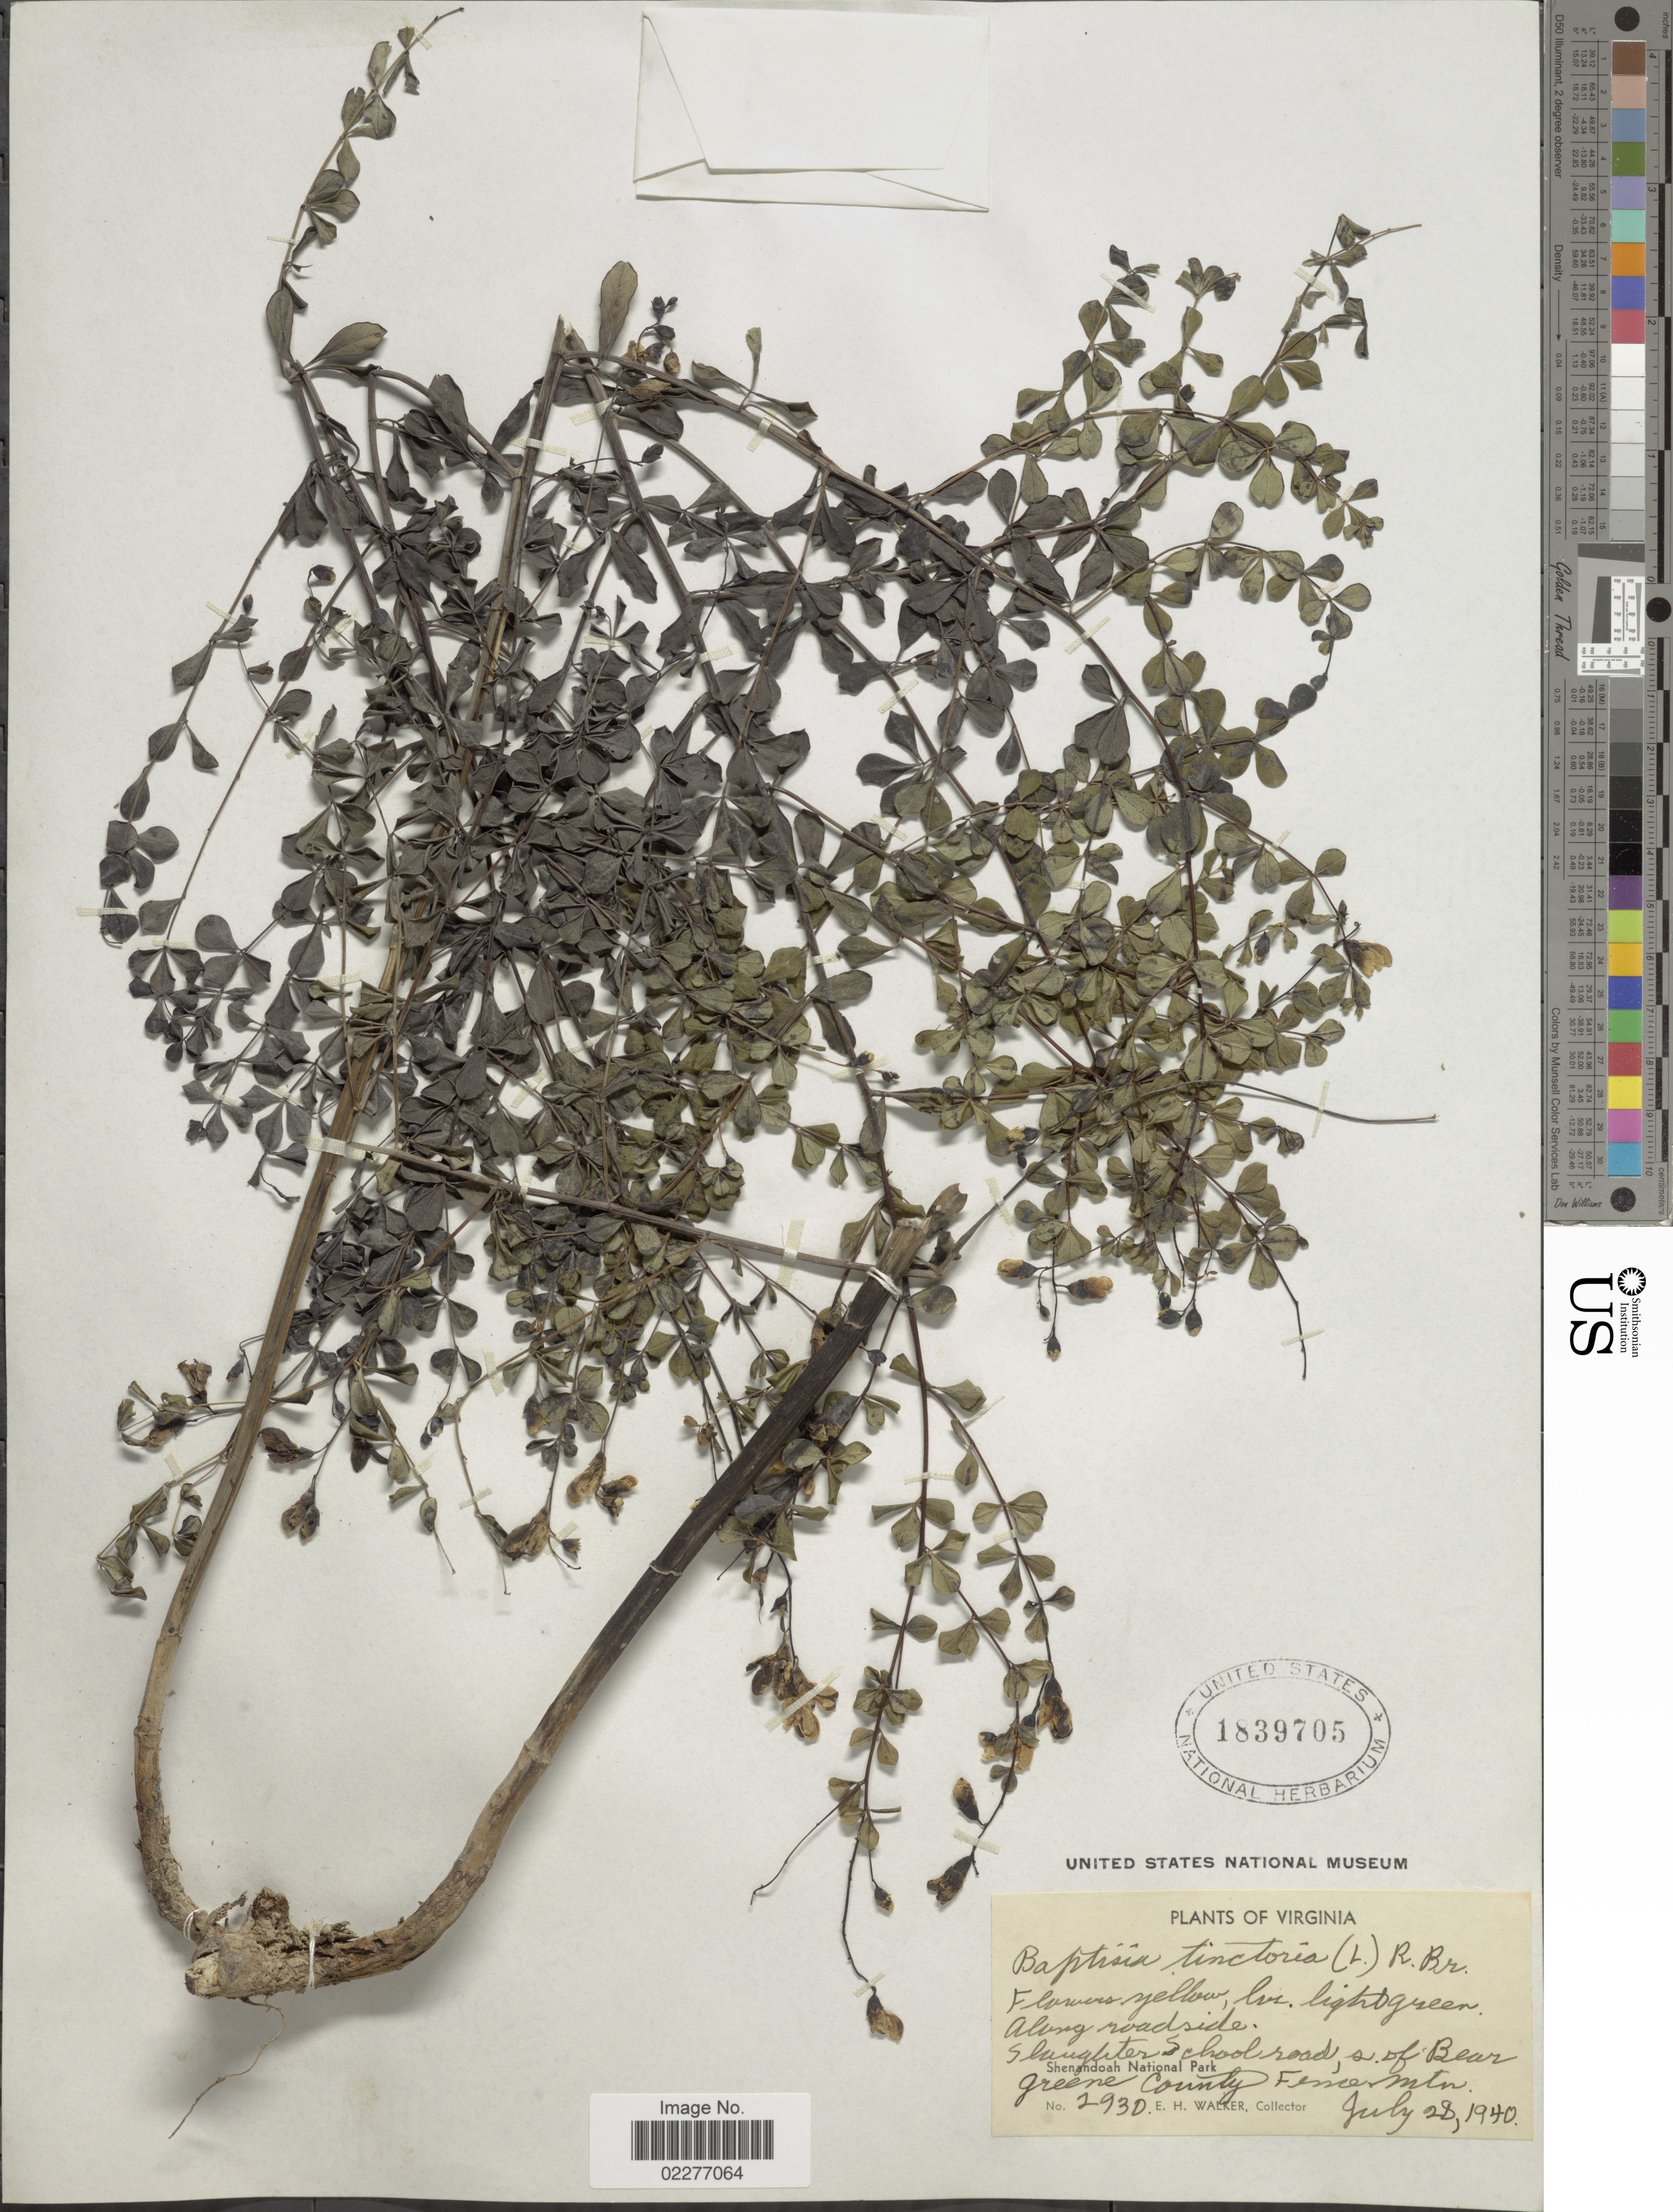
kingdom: Plantae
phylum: Tracheophyta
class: Magnoliopsida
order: Fabales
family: Fabaceae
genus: Baptisia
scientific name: Baptisia tinctoria var. crebra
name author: Fernald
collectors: E. H. Walker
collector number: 2930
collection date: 1940-07-28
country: United States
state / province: Virginia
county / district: Greene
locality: Along roadside, Slaughter School road, s of Bear Greene County Feme Mtn, Shenandoah National Park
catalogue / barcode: US 1839705